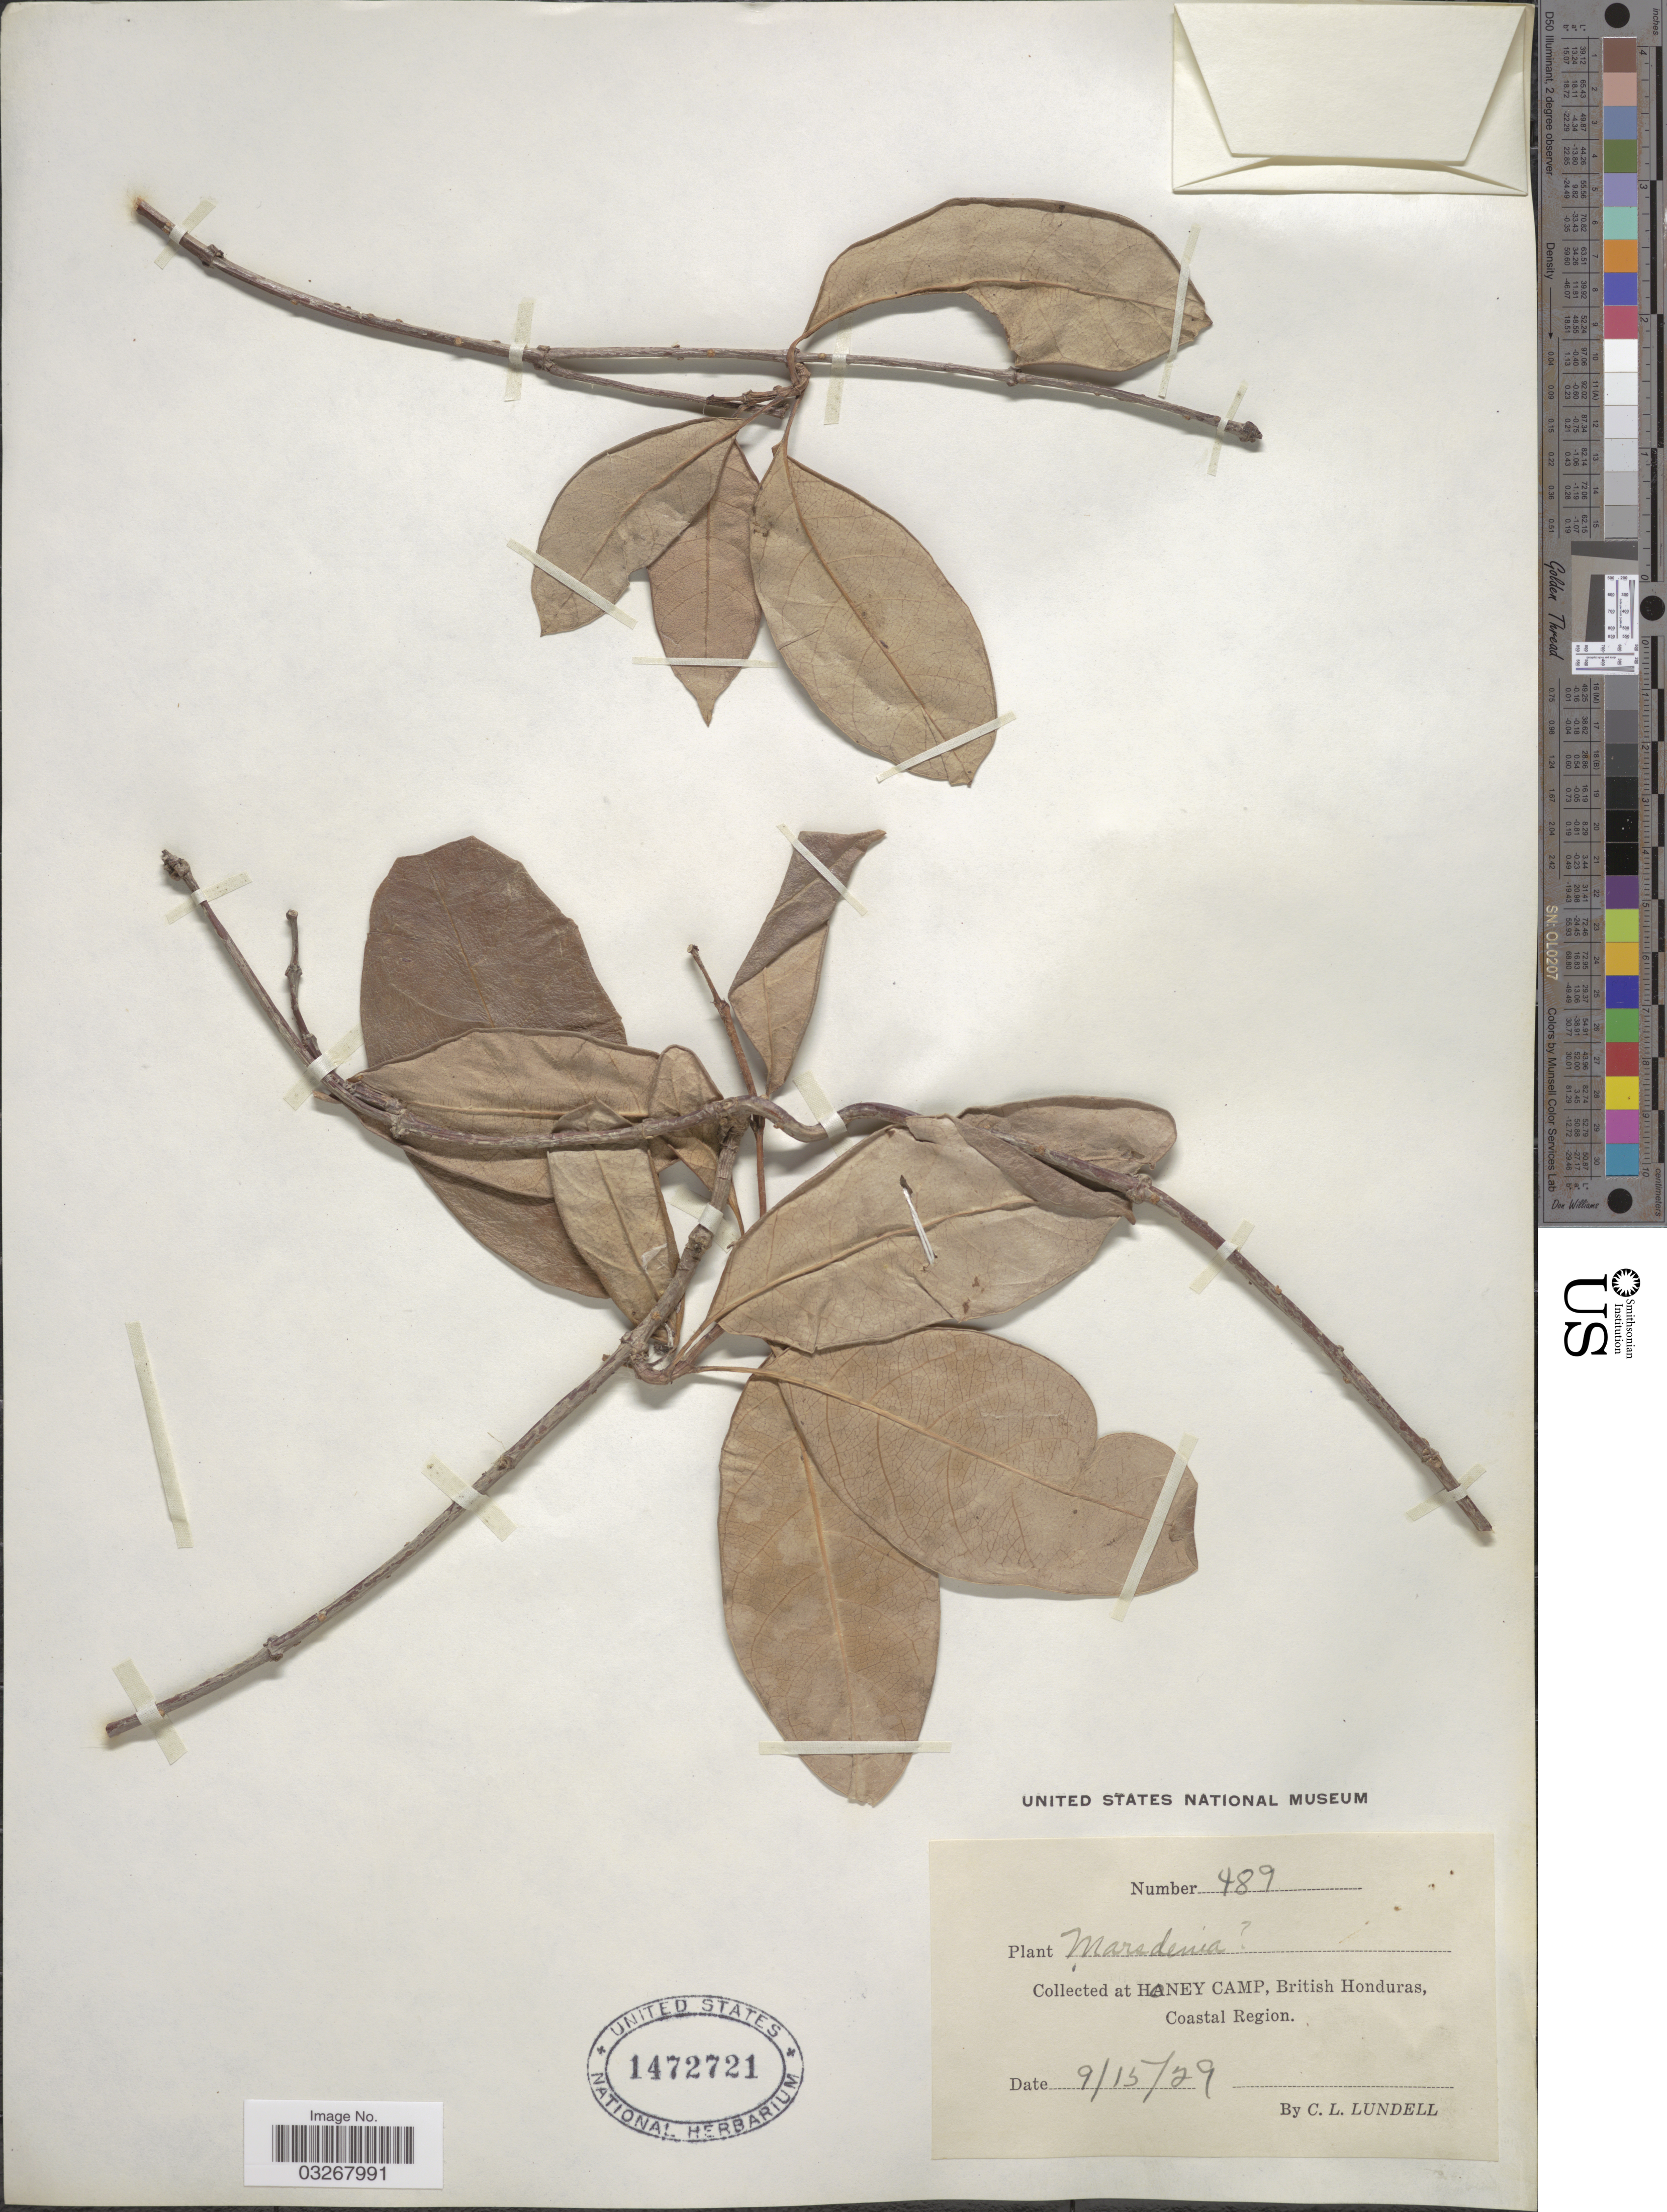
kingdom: Plantae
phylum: Tracheophyta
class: Magnoliopsida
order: Gentianales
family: Apocynaceae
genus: Marsdenia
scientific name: Marsdenia sp.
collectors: C. L. Lundell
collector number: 489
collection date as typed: Transcribed d/m/y: 15/9/29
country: Belize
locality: Honey Camp, British Honduras, Coastal Region.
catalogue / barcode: US 1472721